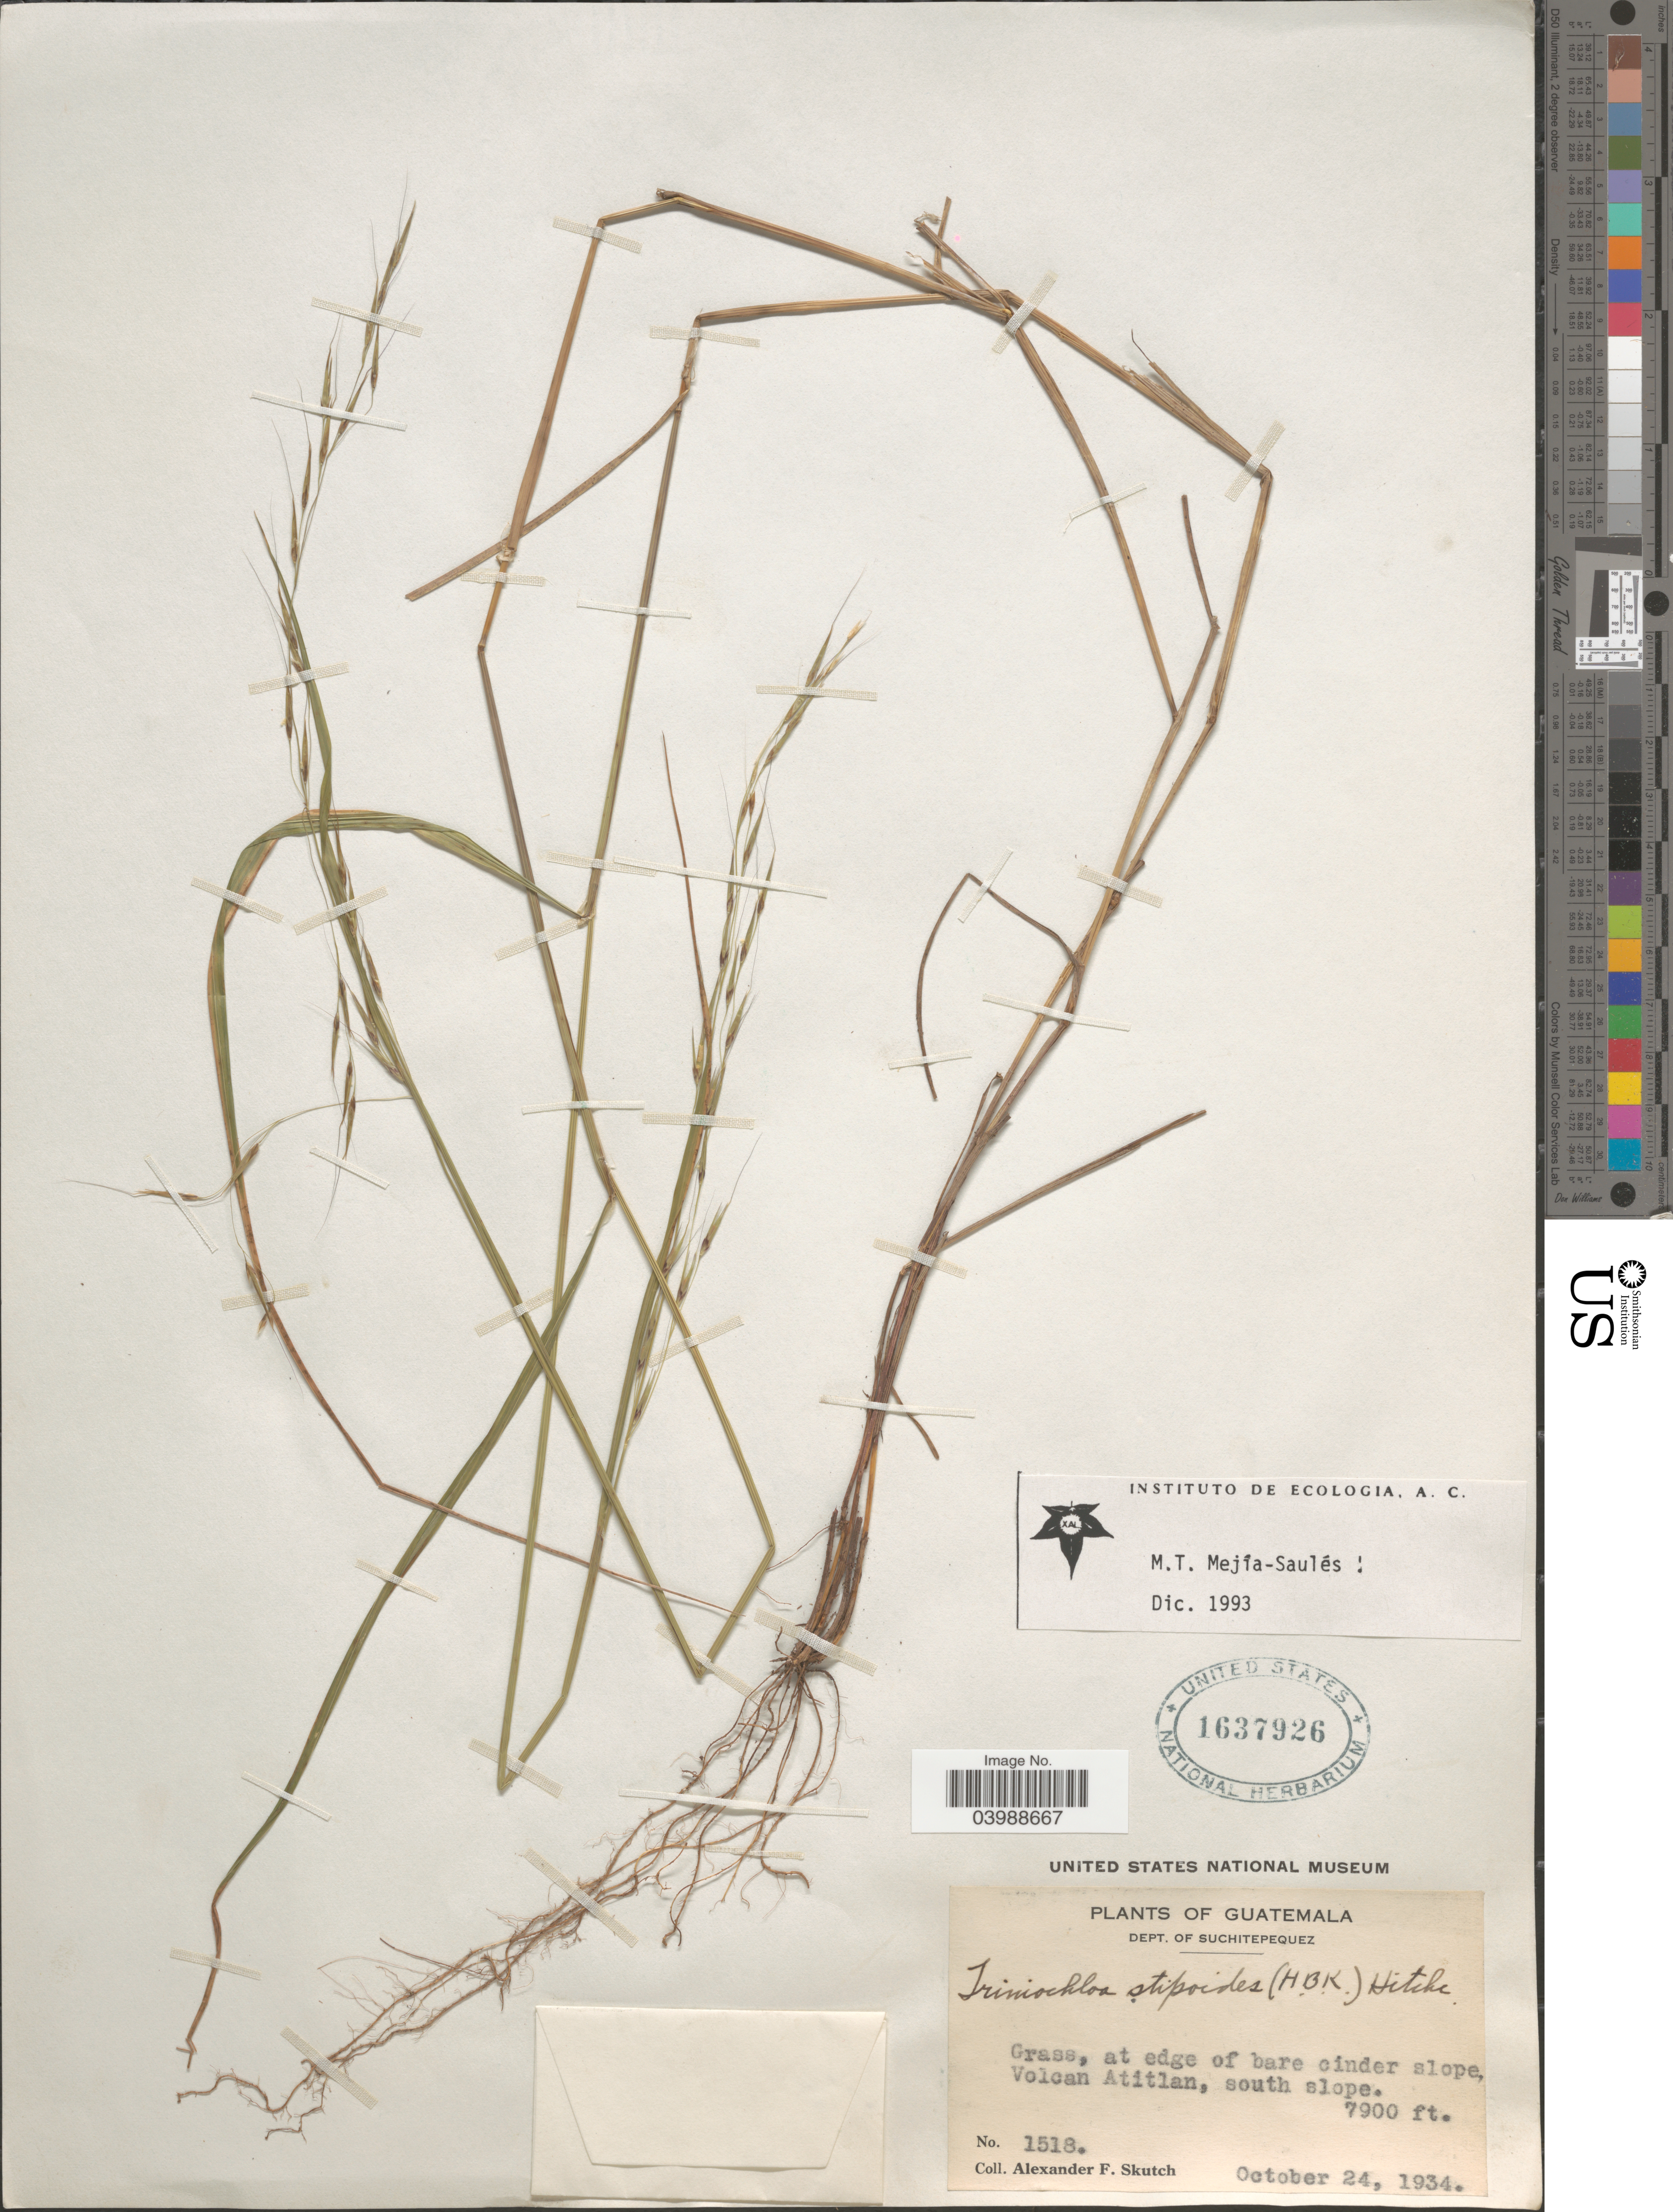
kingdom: Plantae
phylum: Tracheophyta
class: Liliopsida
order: Poales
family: Poaceae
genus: Triniochloa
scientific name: Triniochloa stipoides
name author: (Kunth) Hitchc.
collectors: A. F. Skutch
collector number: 1518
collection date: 1934-10-24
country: Guatemala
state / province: Suchitepequez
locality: Dept. of Suchitepequez. Volcan Atitlan, south slope.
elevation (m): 2408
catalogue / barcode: US 1637926